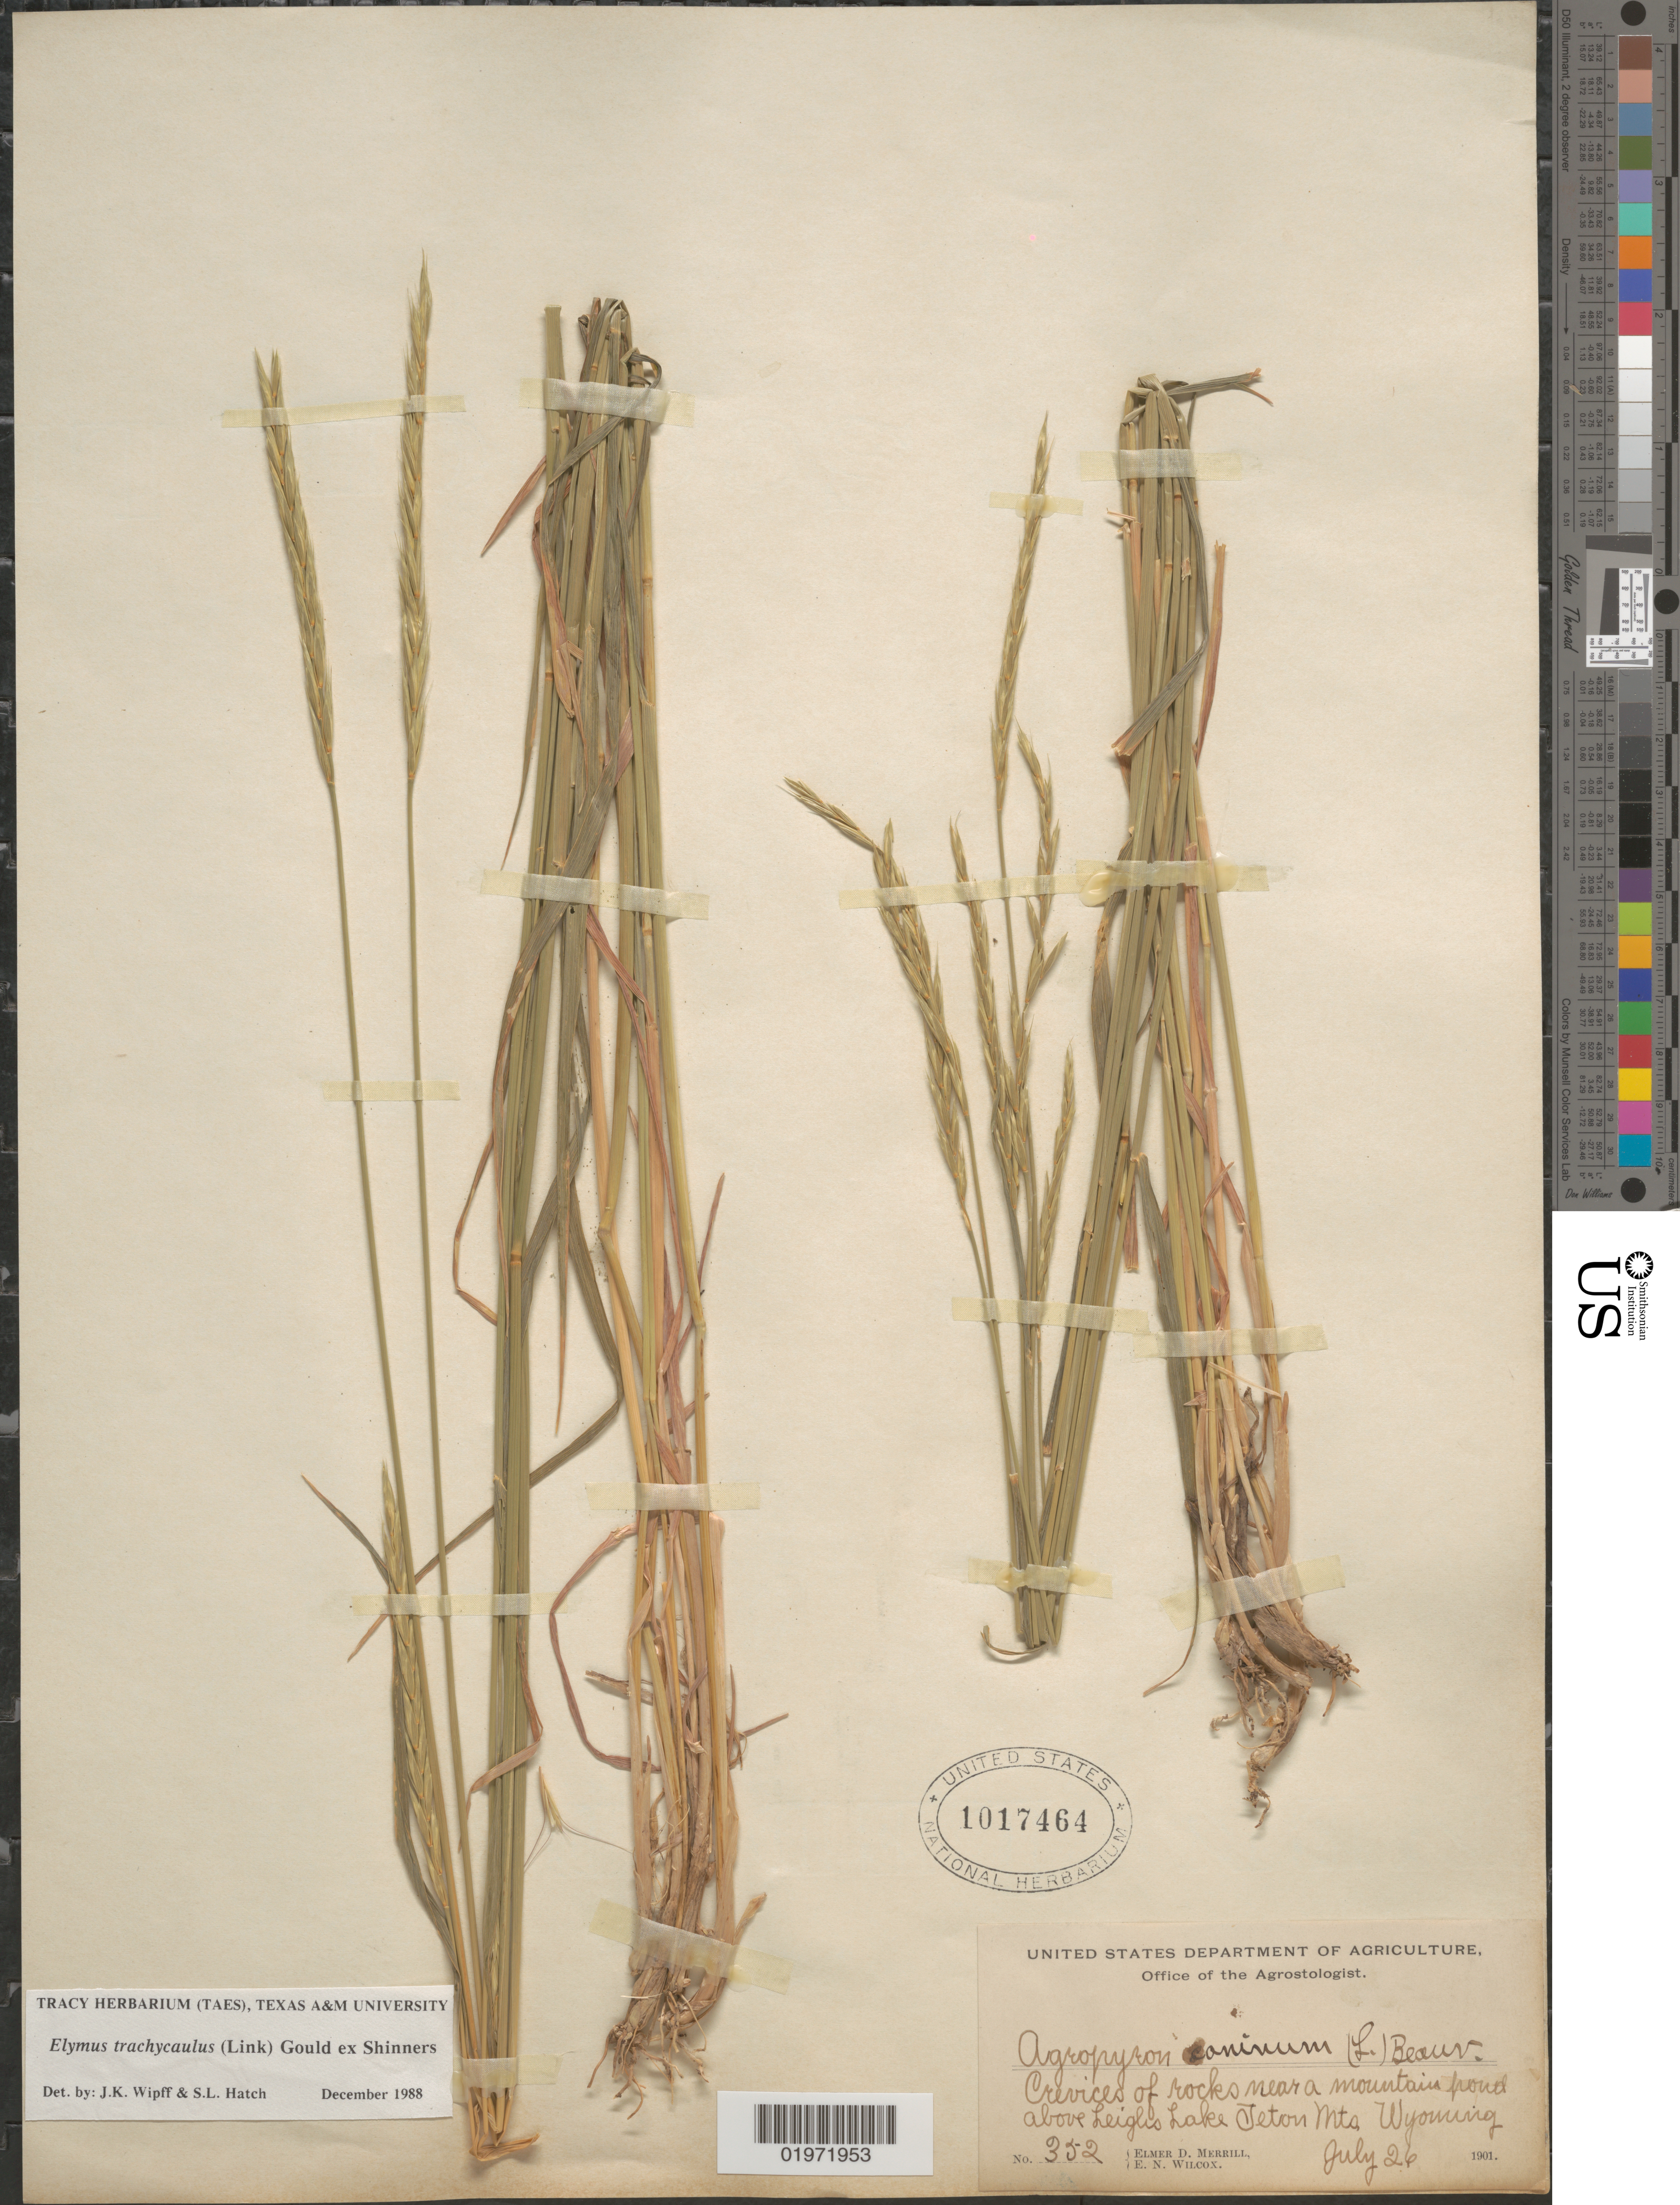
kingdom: Plantae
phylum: Tracheophyta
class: Liliopsida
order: Poales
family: Poaceae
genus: Elymus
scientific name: Elymus trachycaulus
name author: (Link) Gould ex Shinners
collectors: E. D. Merrill & E. Wilcox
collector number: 352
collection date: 1901-07-26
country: United States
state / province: Wyoming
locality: Crevices of rocks near a mountains pond above Leighs Lake Teton Mts.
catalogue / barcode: US 1017464